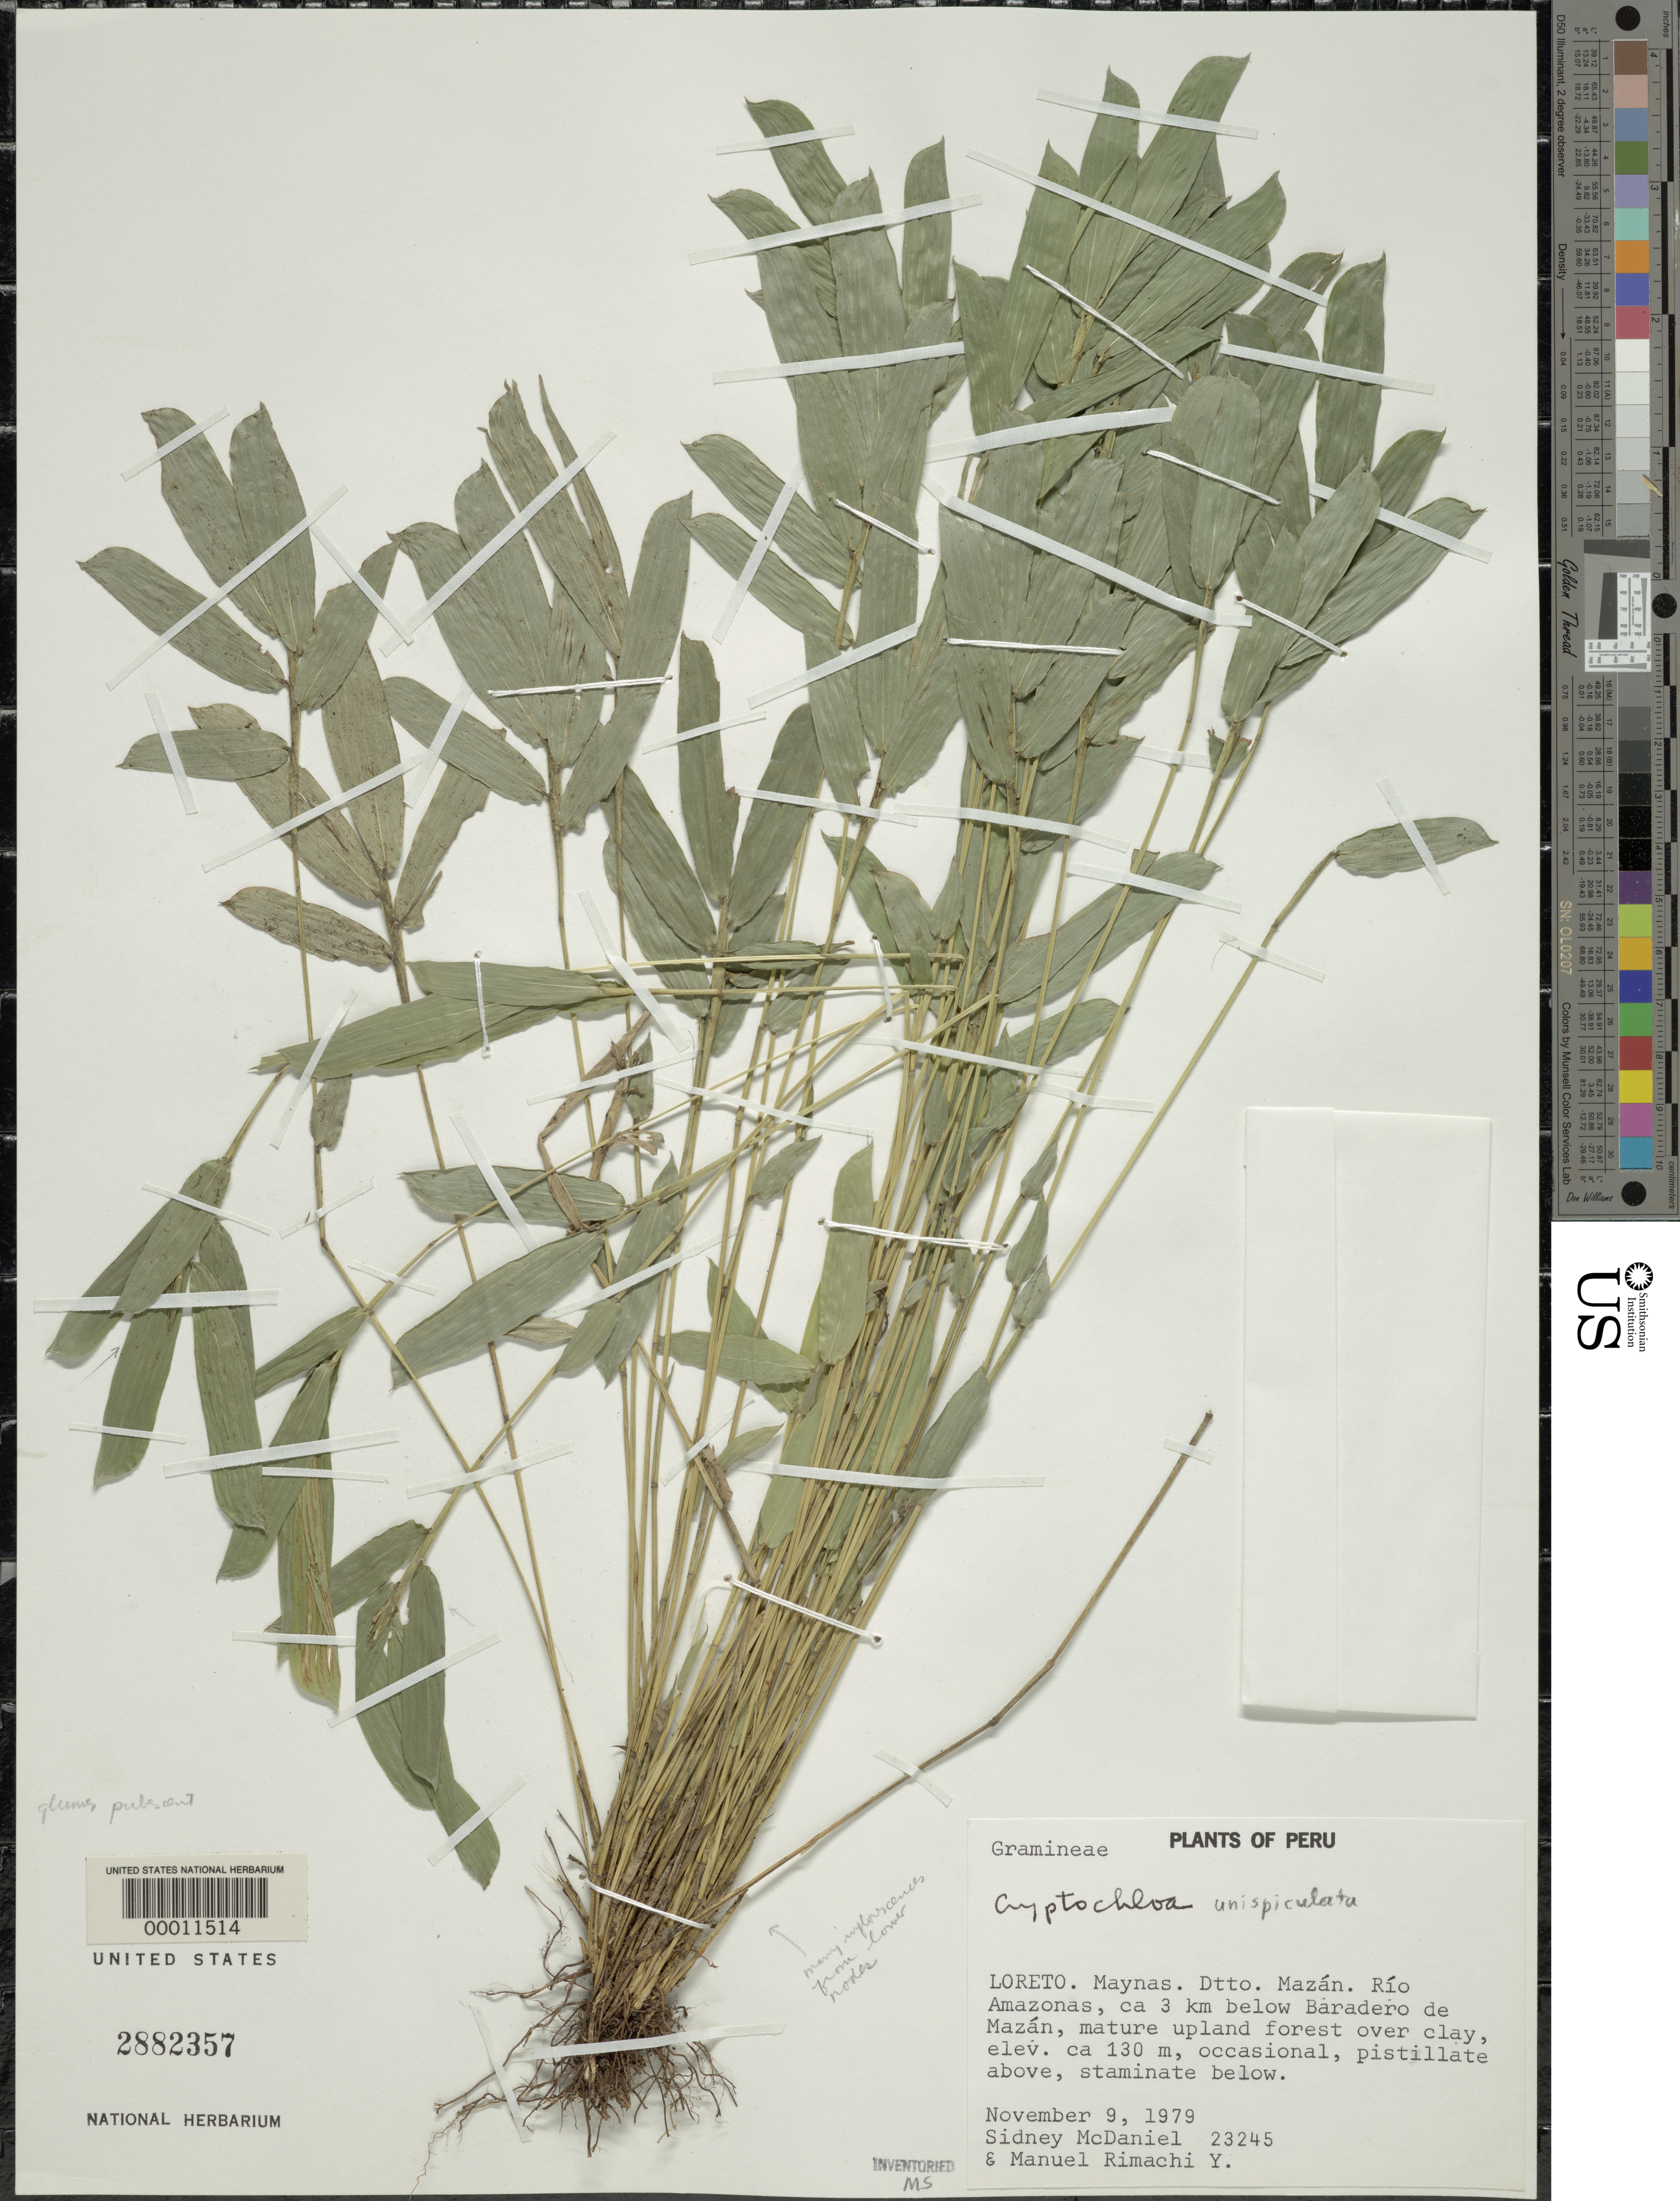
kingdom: Plantae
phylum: Tracheophyta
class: Liliopsida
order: Poales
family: Poaceae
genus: Cryptochloa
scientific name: Cryptochloa unispiculata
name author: Soderstr.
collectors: S. T. McDaniel & M. Rimachi Y.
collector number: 23245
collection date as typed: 09 Nov 1979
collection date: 1979-11-09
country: Peru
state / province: Loreto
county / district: Maynas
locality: Mazan, rio amazonas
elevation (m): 130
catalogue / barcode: US 2882357